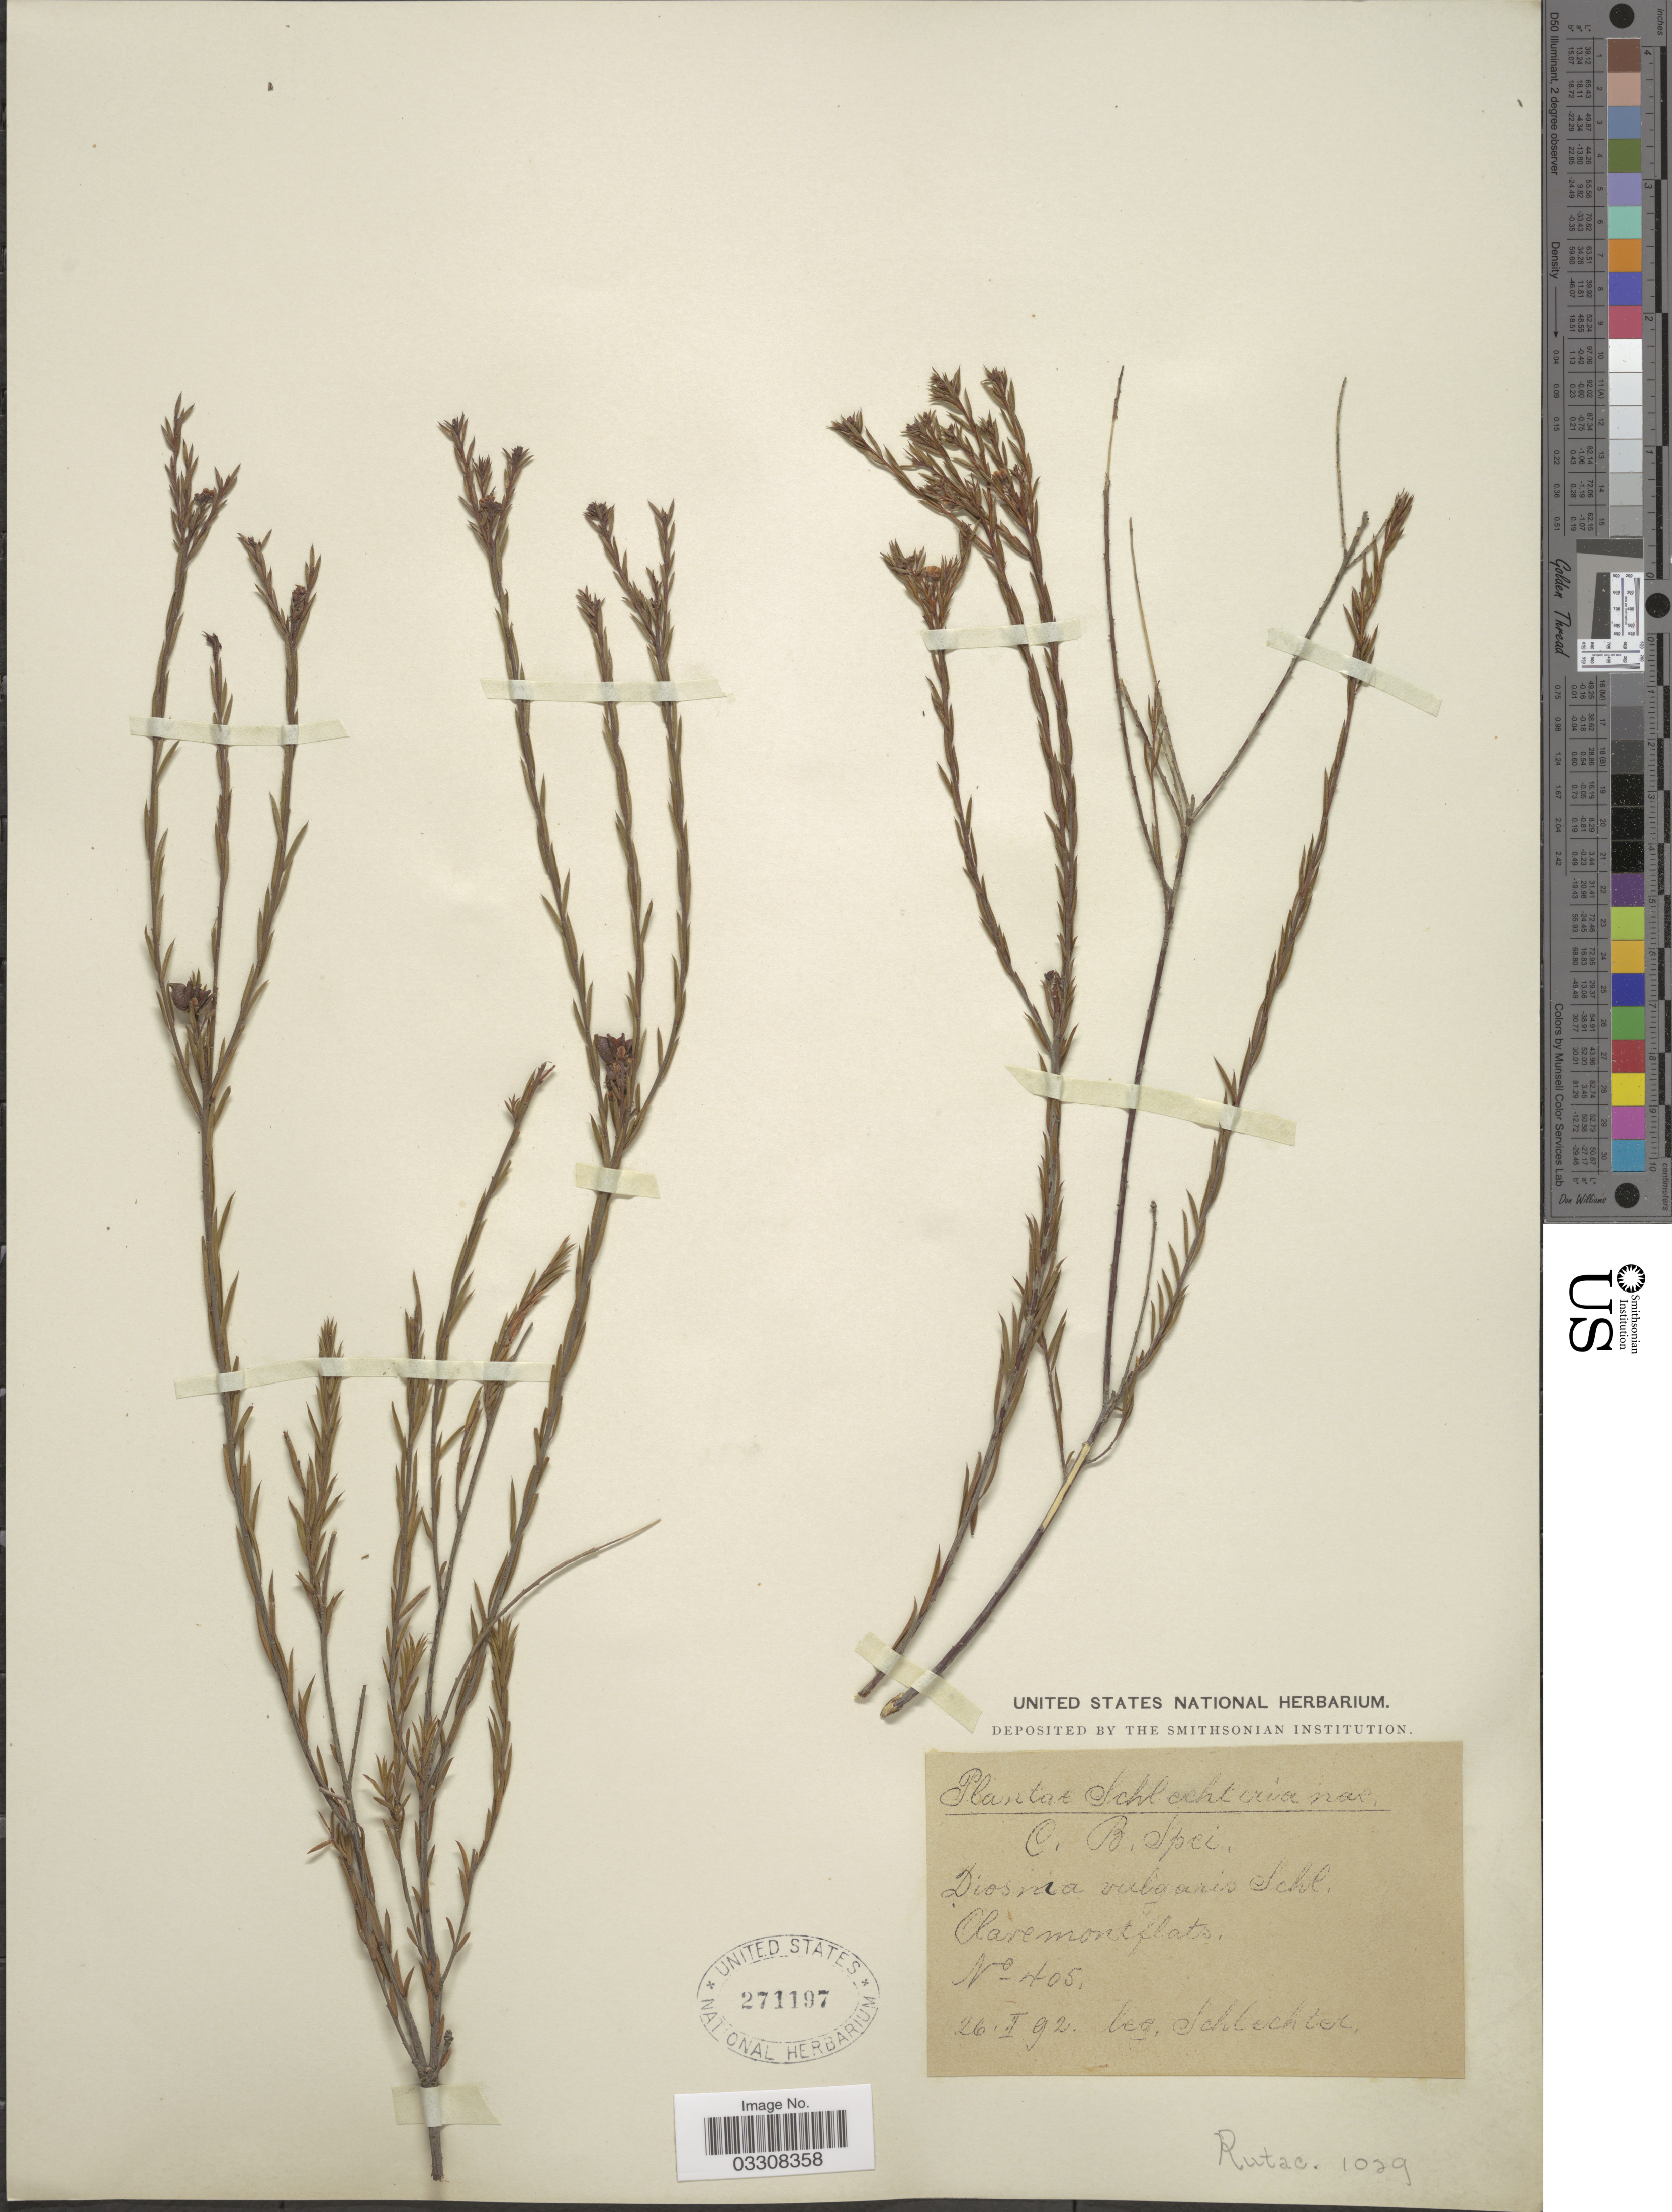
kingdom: Plantae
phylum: Tracheophyta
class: Magnoliopsida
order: Sapindales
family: Rutaceae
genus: Diosma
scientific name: Diosma vulgaris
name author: Schltdl.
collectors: Schlechter, --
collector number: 405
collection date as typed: Transcribed d/m/y: 26/2/92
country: South Africa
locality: C.B. Spei. Claremontflats.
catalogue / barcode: US 271197